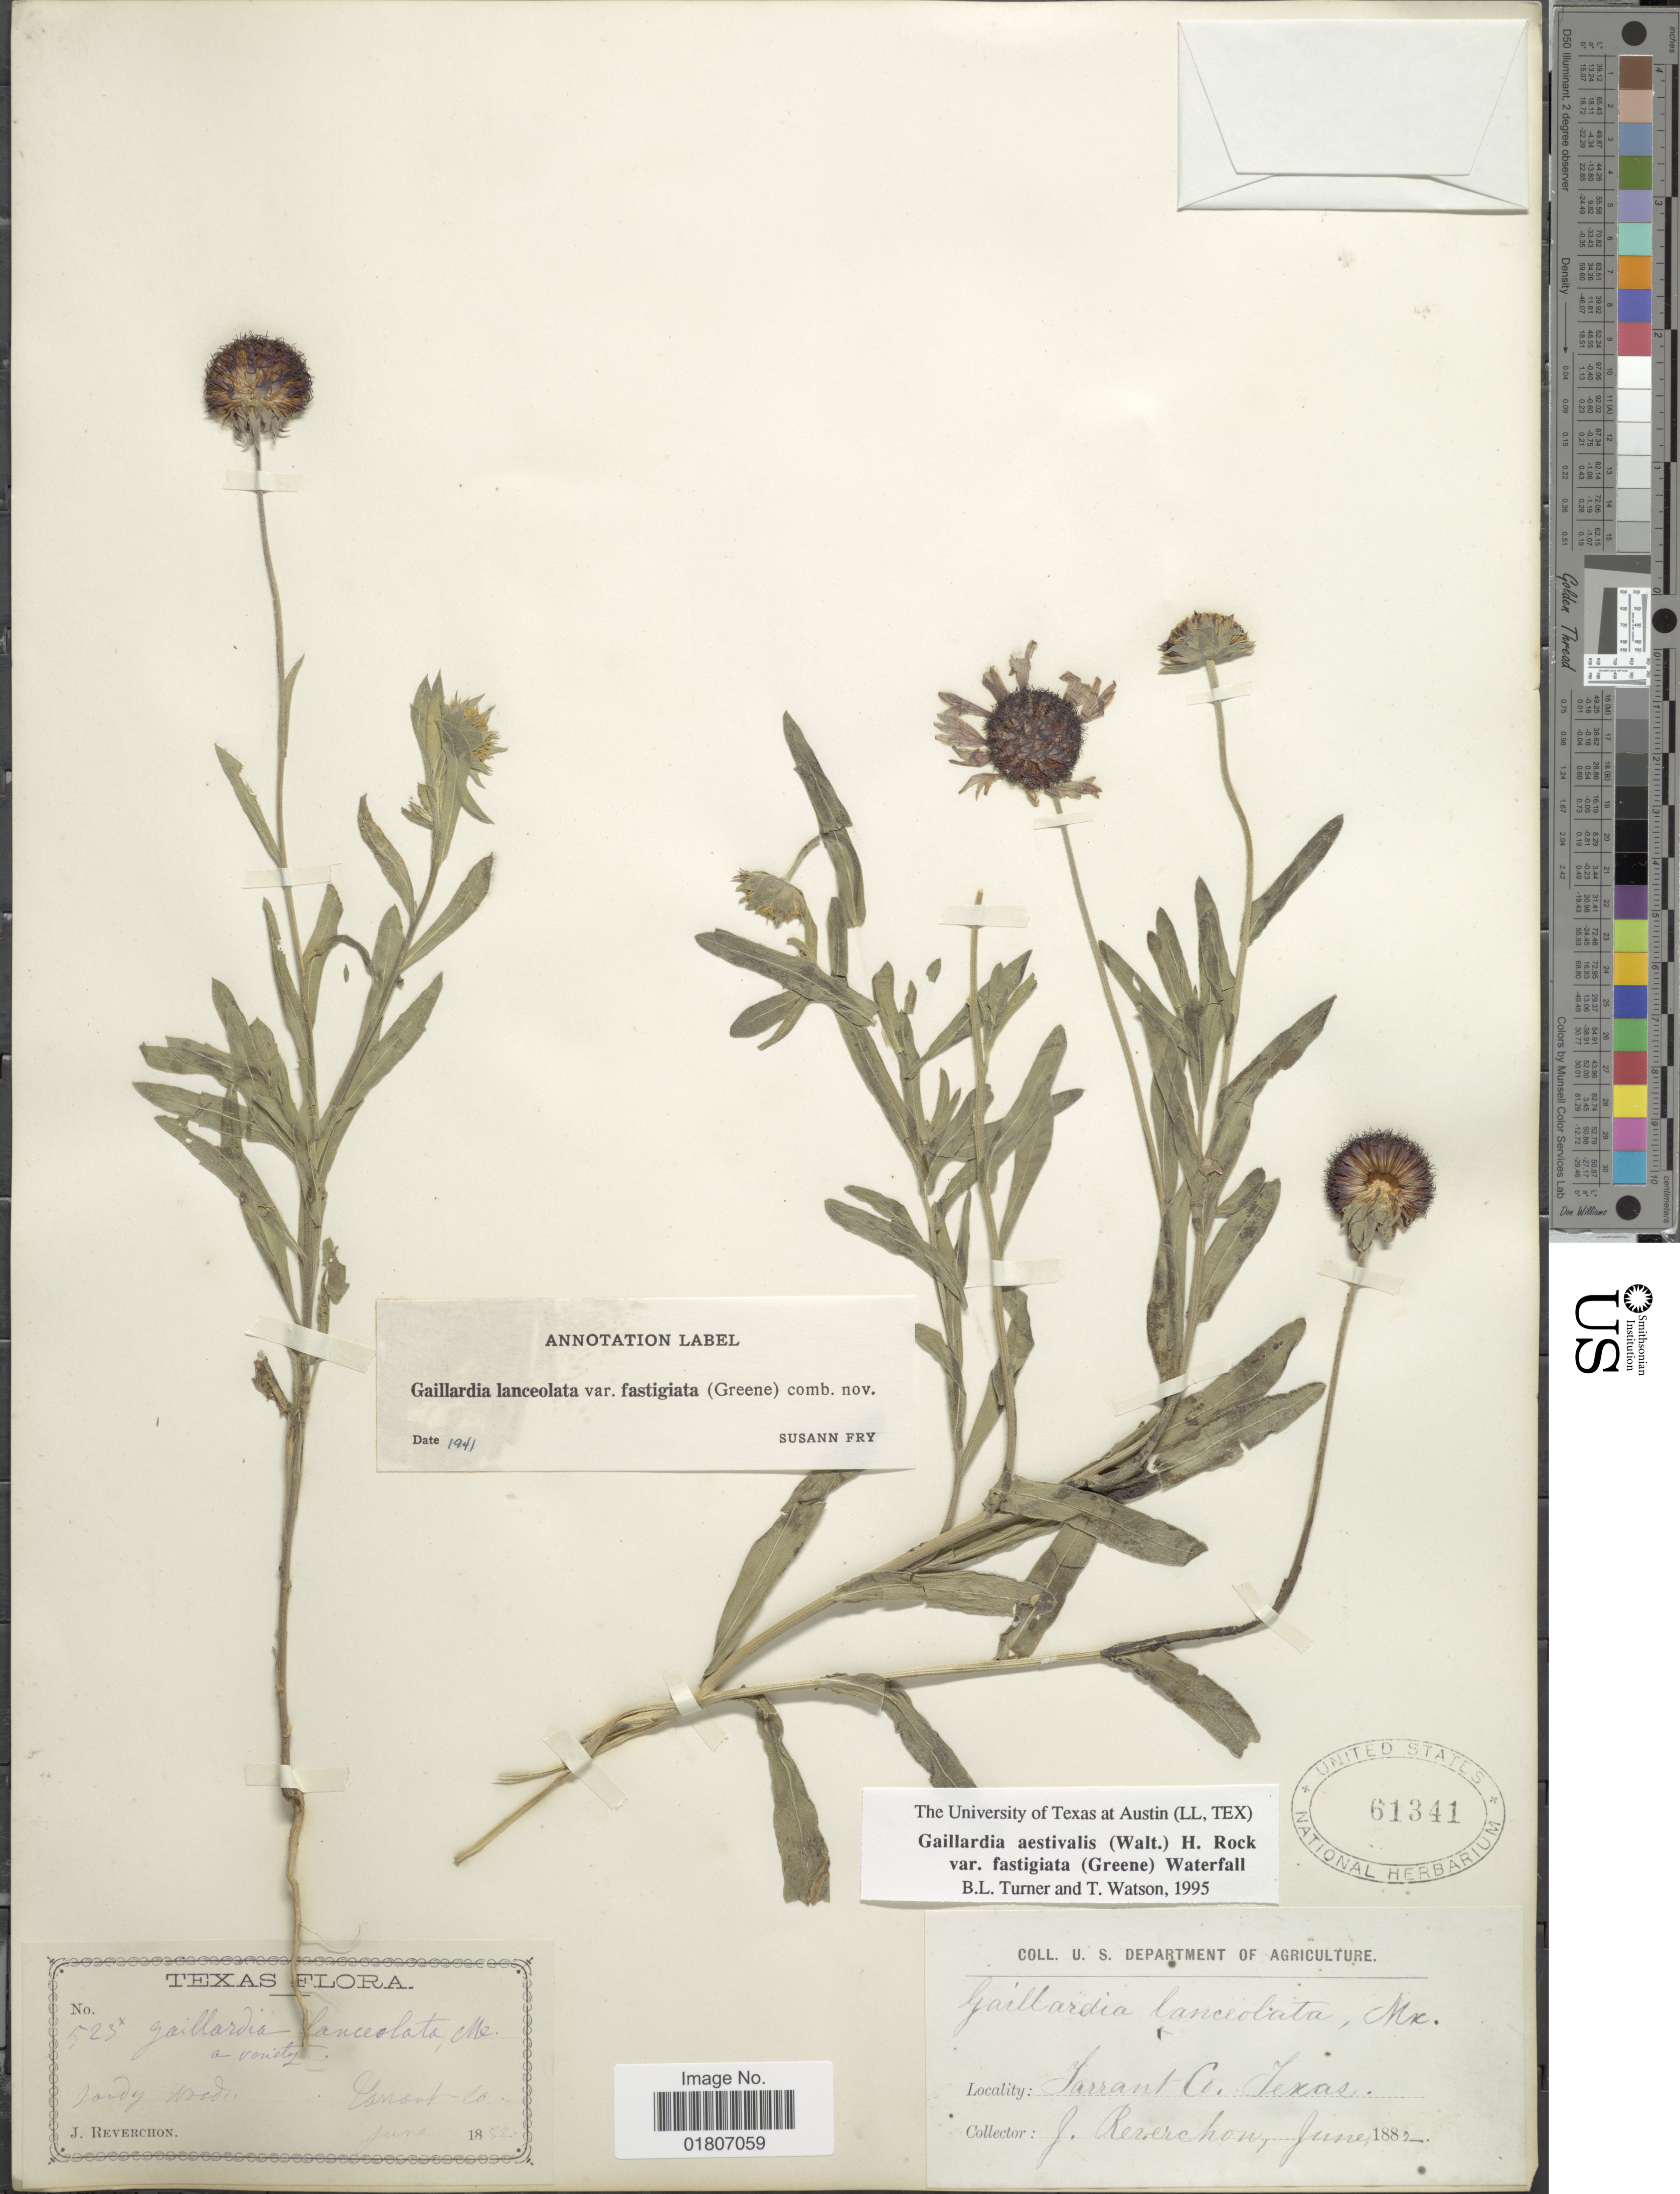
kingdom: Plantae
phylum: Tracheophyta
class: Magnoliopsida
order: Asterales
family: Asteraceae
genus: Gaillardia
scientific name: Gaillardia aestivalis var. fastigiata (indet)?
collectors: J. Reverchon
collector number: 523x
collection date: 1882-06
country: United States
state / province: Texas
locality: Tarrant Co.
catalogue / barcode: US 61341